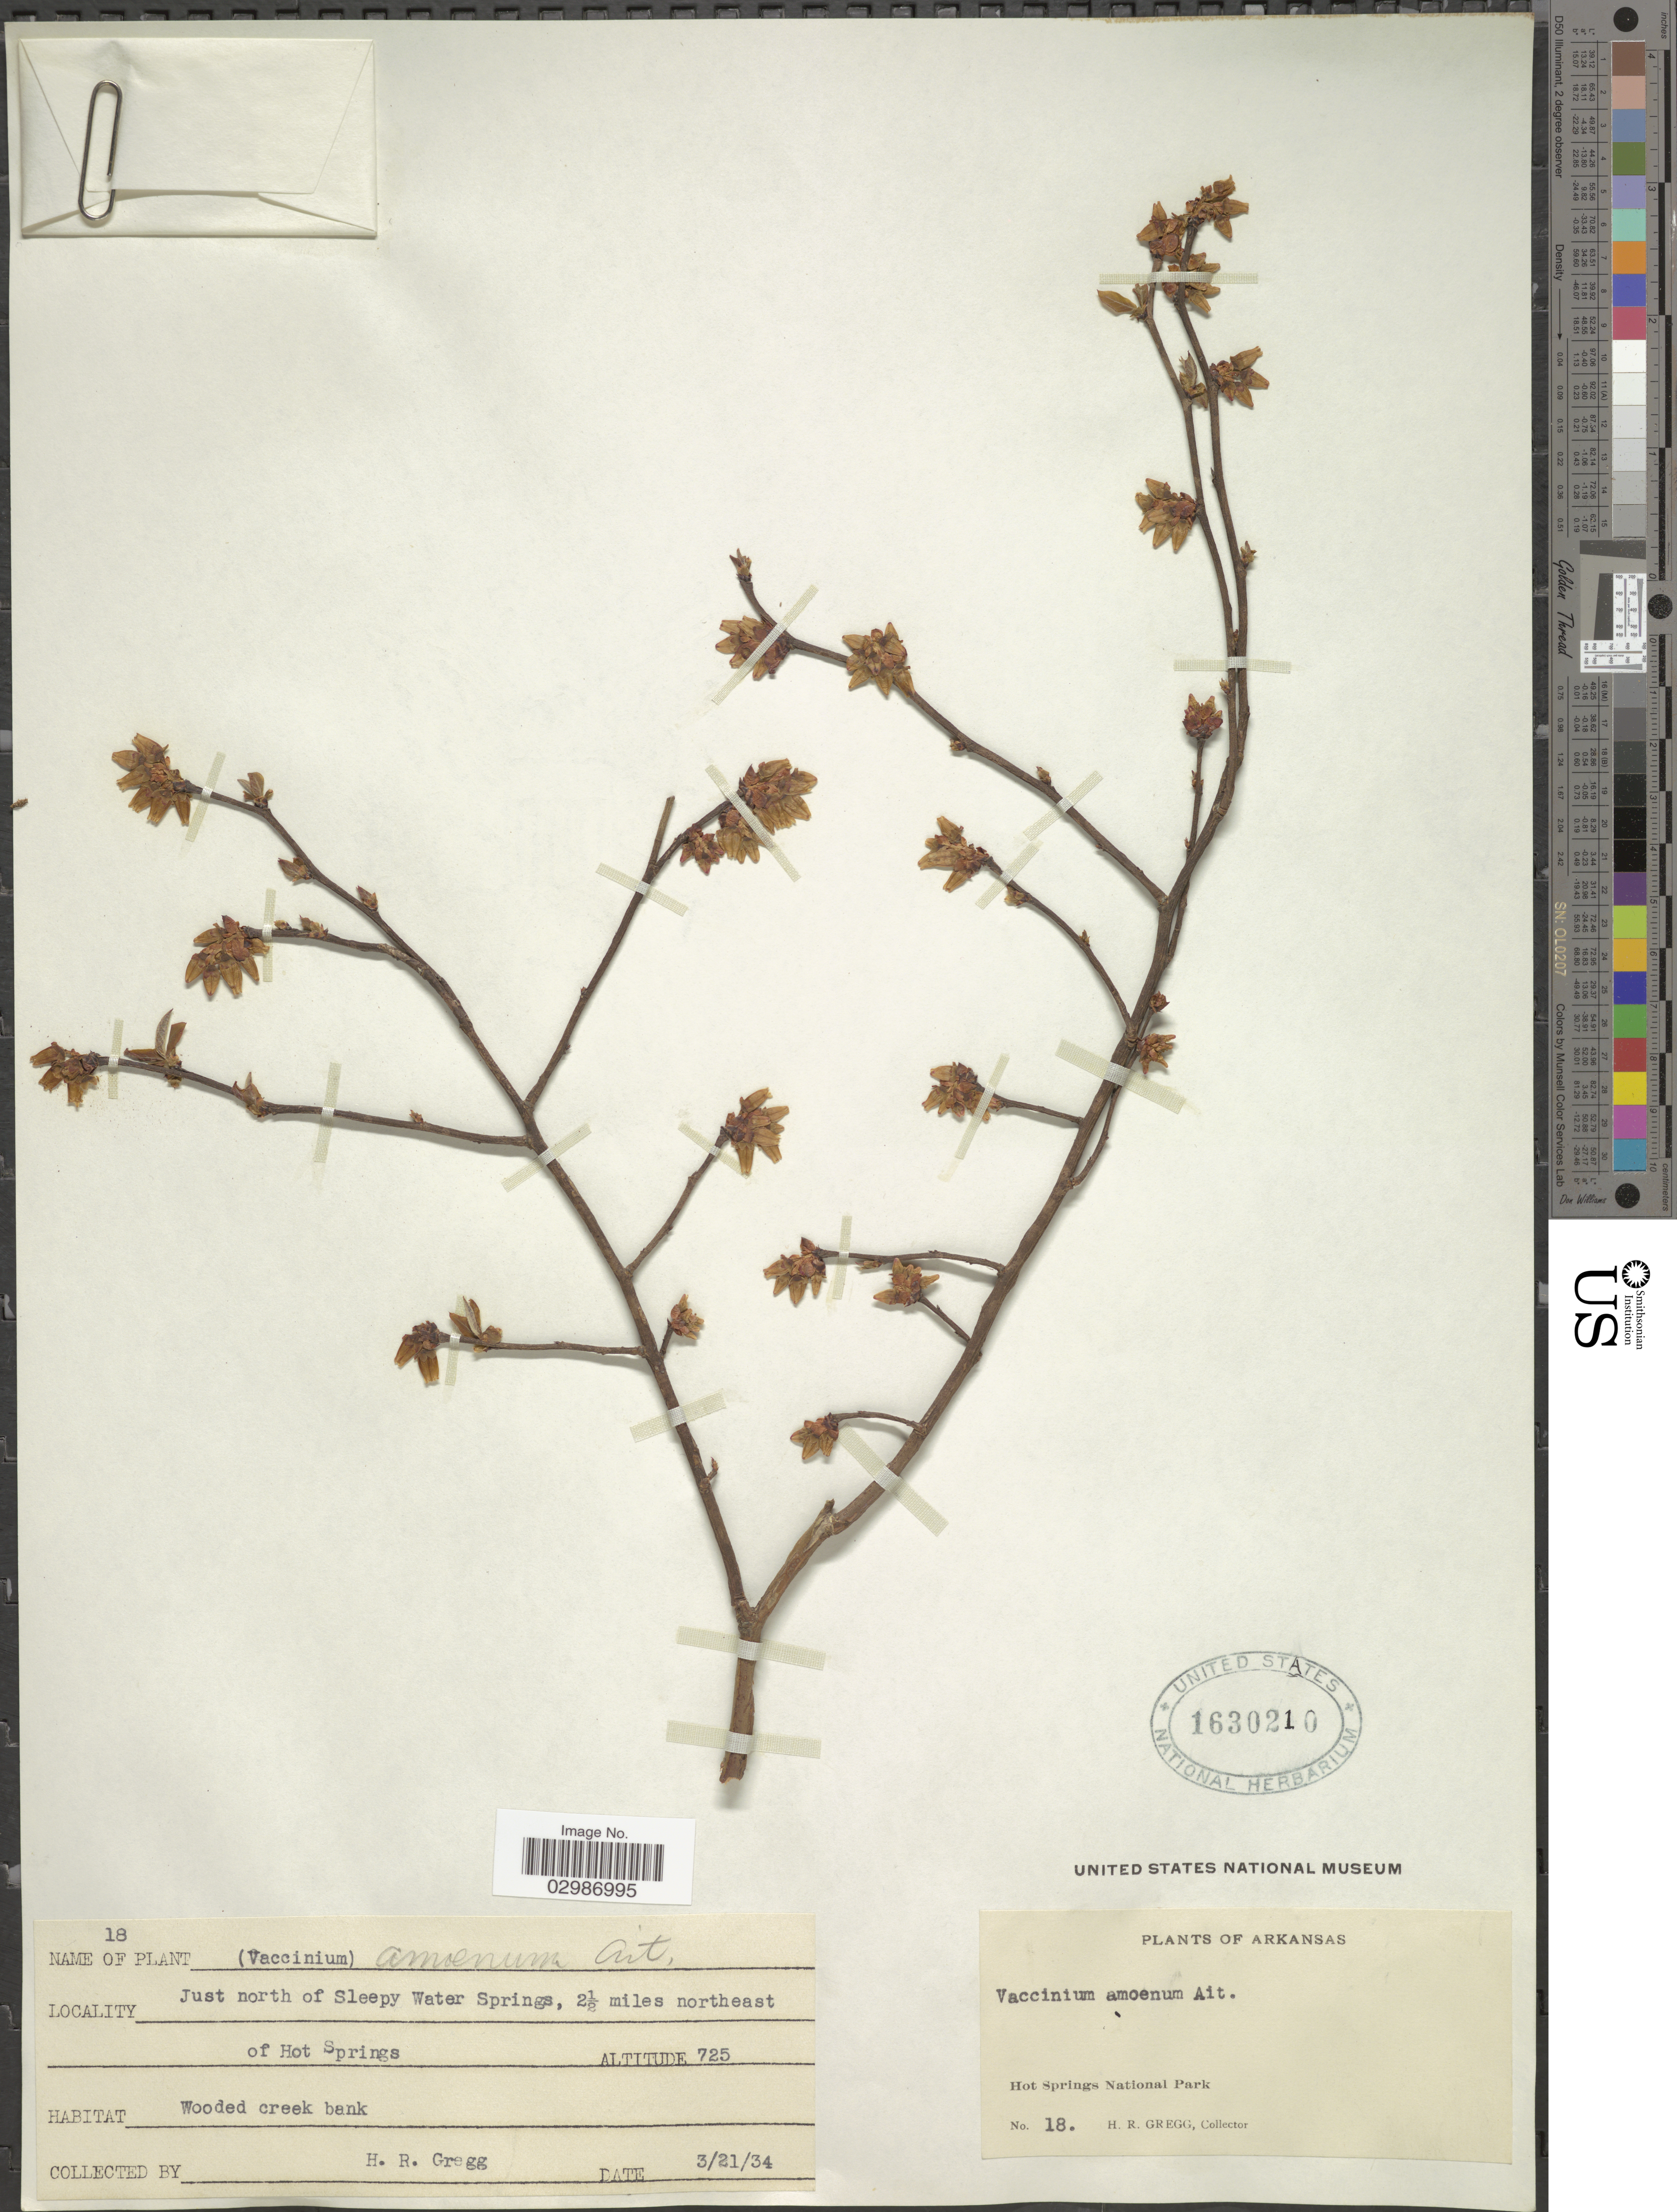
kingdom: Plantae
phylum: Tracheophyta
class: Magnoliopsida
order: Ericales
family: Ericaceae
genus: Vaccinium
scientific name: Vaccinium amoenum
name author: Aiton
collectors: H. Gregg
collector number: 18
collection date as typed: Transcribed d/m/y: 21/3/34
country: United States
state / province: Arkansas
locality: Hot Springs National Park, Just north of Sleepy Water Springs, 2½ miles northeast of Hot Springs.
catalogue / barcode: US 1630210